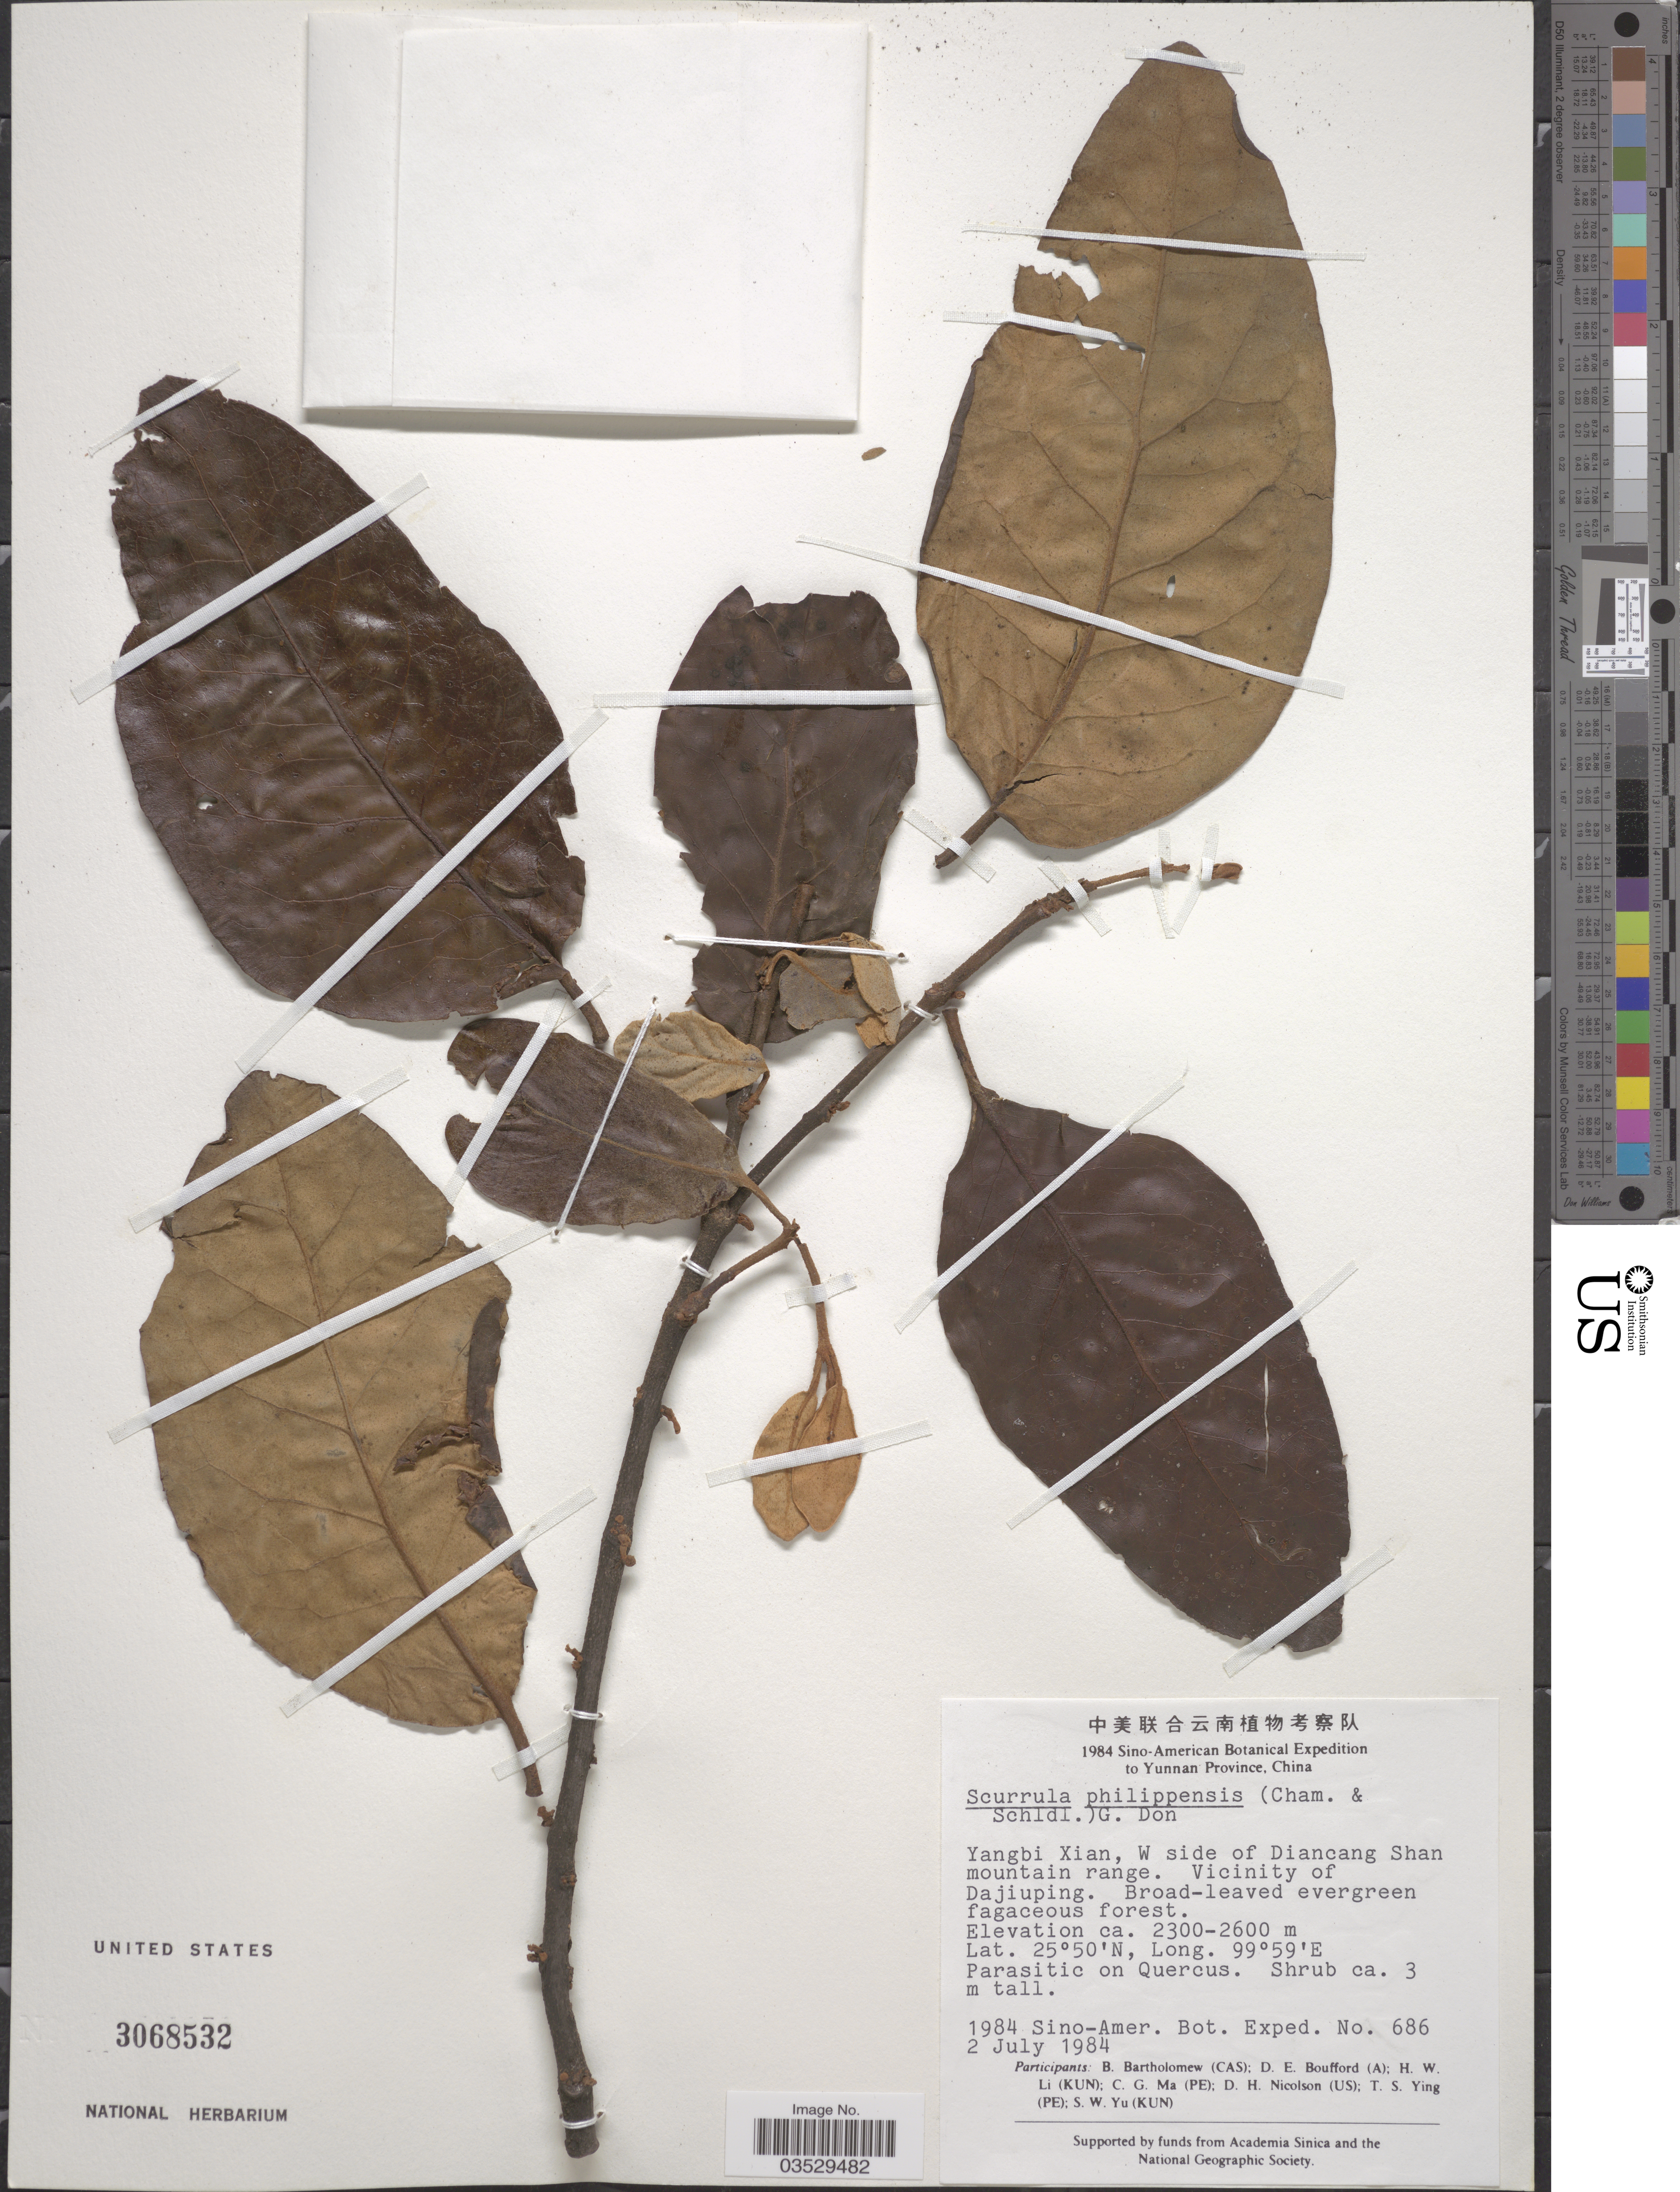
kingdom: Plantae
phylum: Tracheophyta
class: Magnoliopsida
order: Santalales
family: Loranthaceae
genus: Scurrula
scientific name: Scurrula atropurpurea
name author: (Blume) Danser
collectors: Sino-Amer. Bot. Exped. 1984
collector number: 686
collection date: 1984-07-02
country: China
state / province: Yunnan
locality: Yangbi Xian, W side of Diancang Shan mountain range. Vicinity of Dajiuping.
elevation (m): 2300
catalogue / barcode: US 3068532